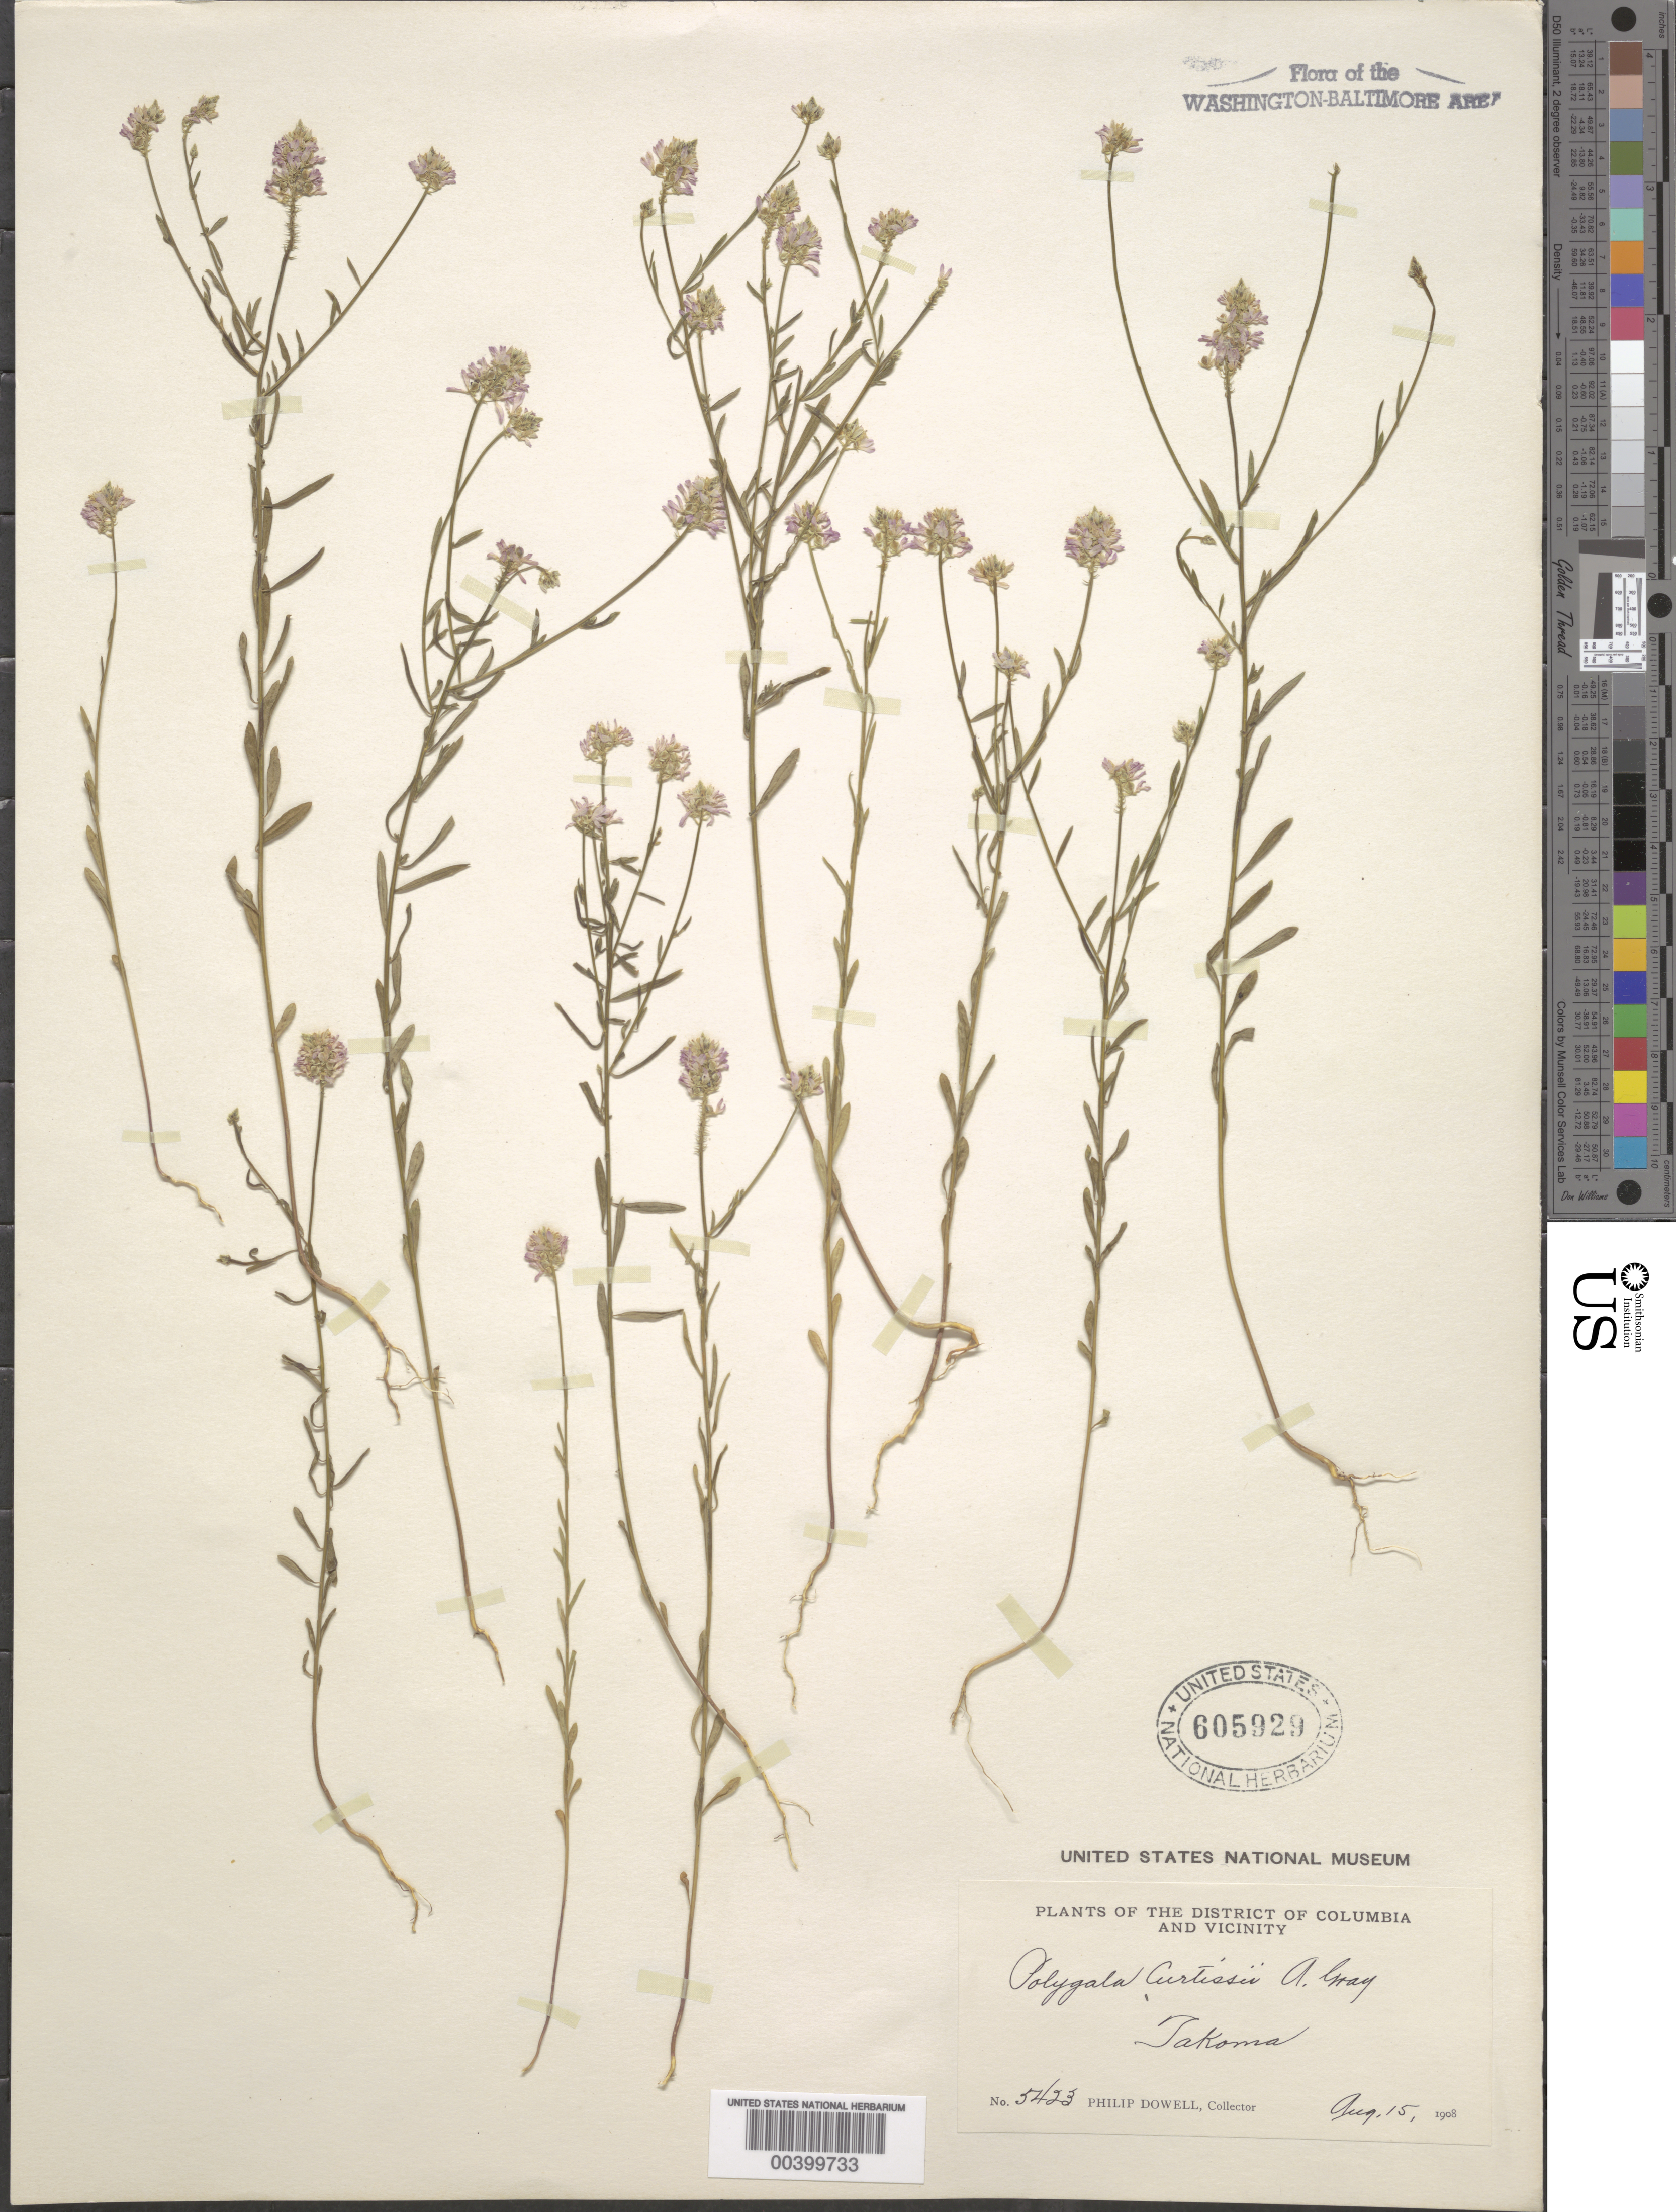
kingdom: Plantae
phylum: Tracheophyta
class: Magnoliopsida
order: Fabales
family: Polygalaceae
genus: Polygala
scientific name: Polygala curtissii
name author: A. Gray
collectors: P. Dowell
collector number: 5423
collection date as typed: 15 Aug 1908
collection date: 1908-08-15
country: United States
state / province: District of Columbia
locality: Takoma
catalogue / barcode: US 605929